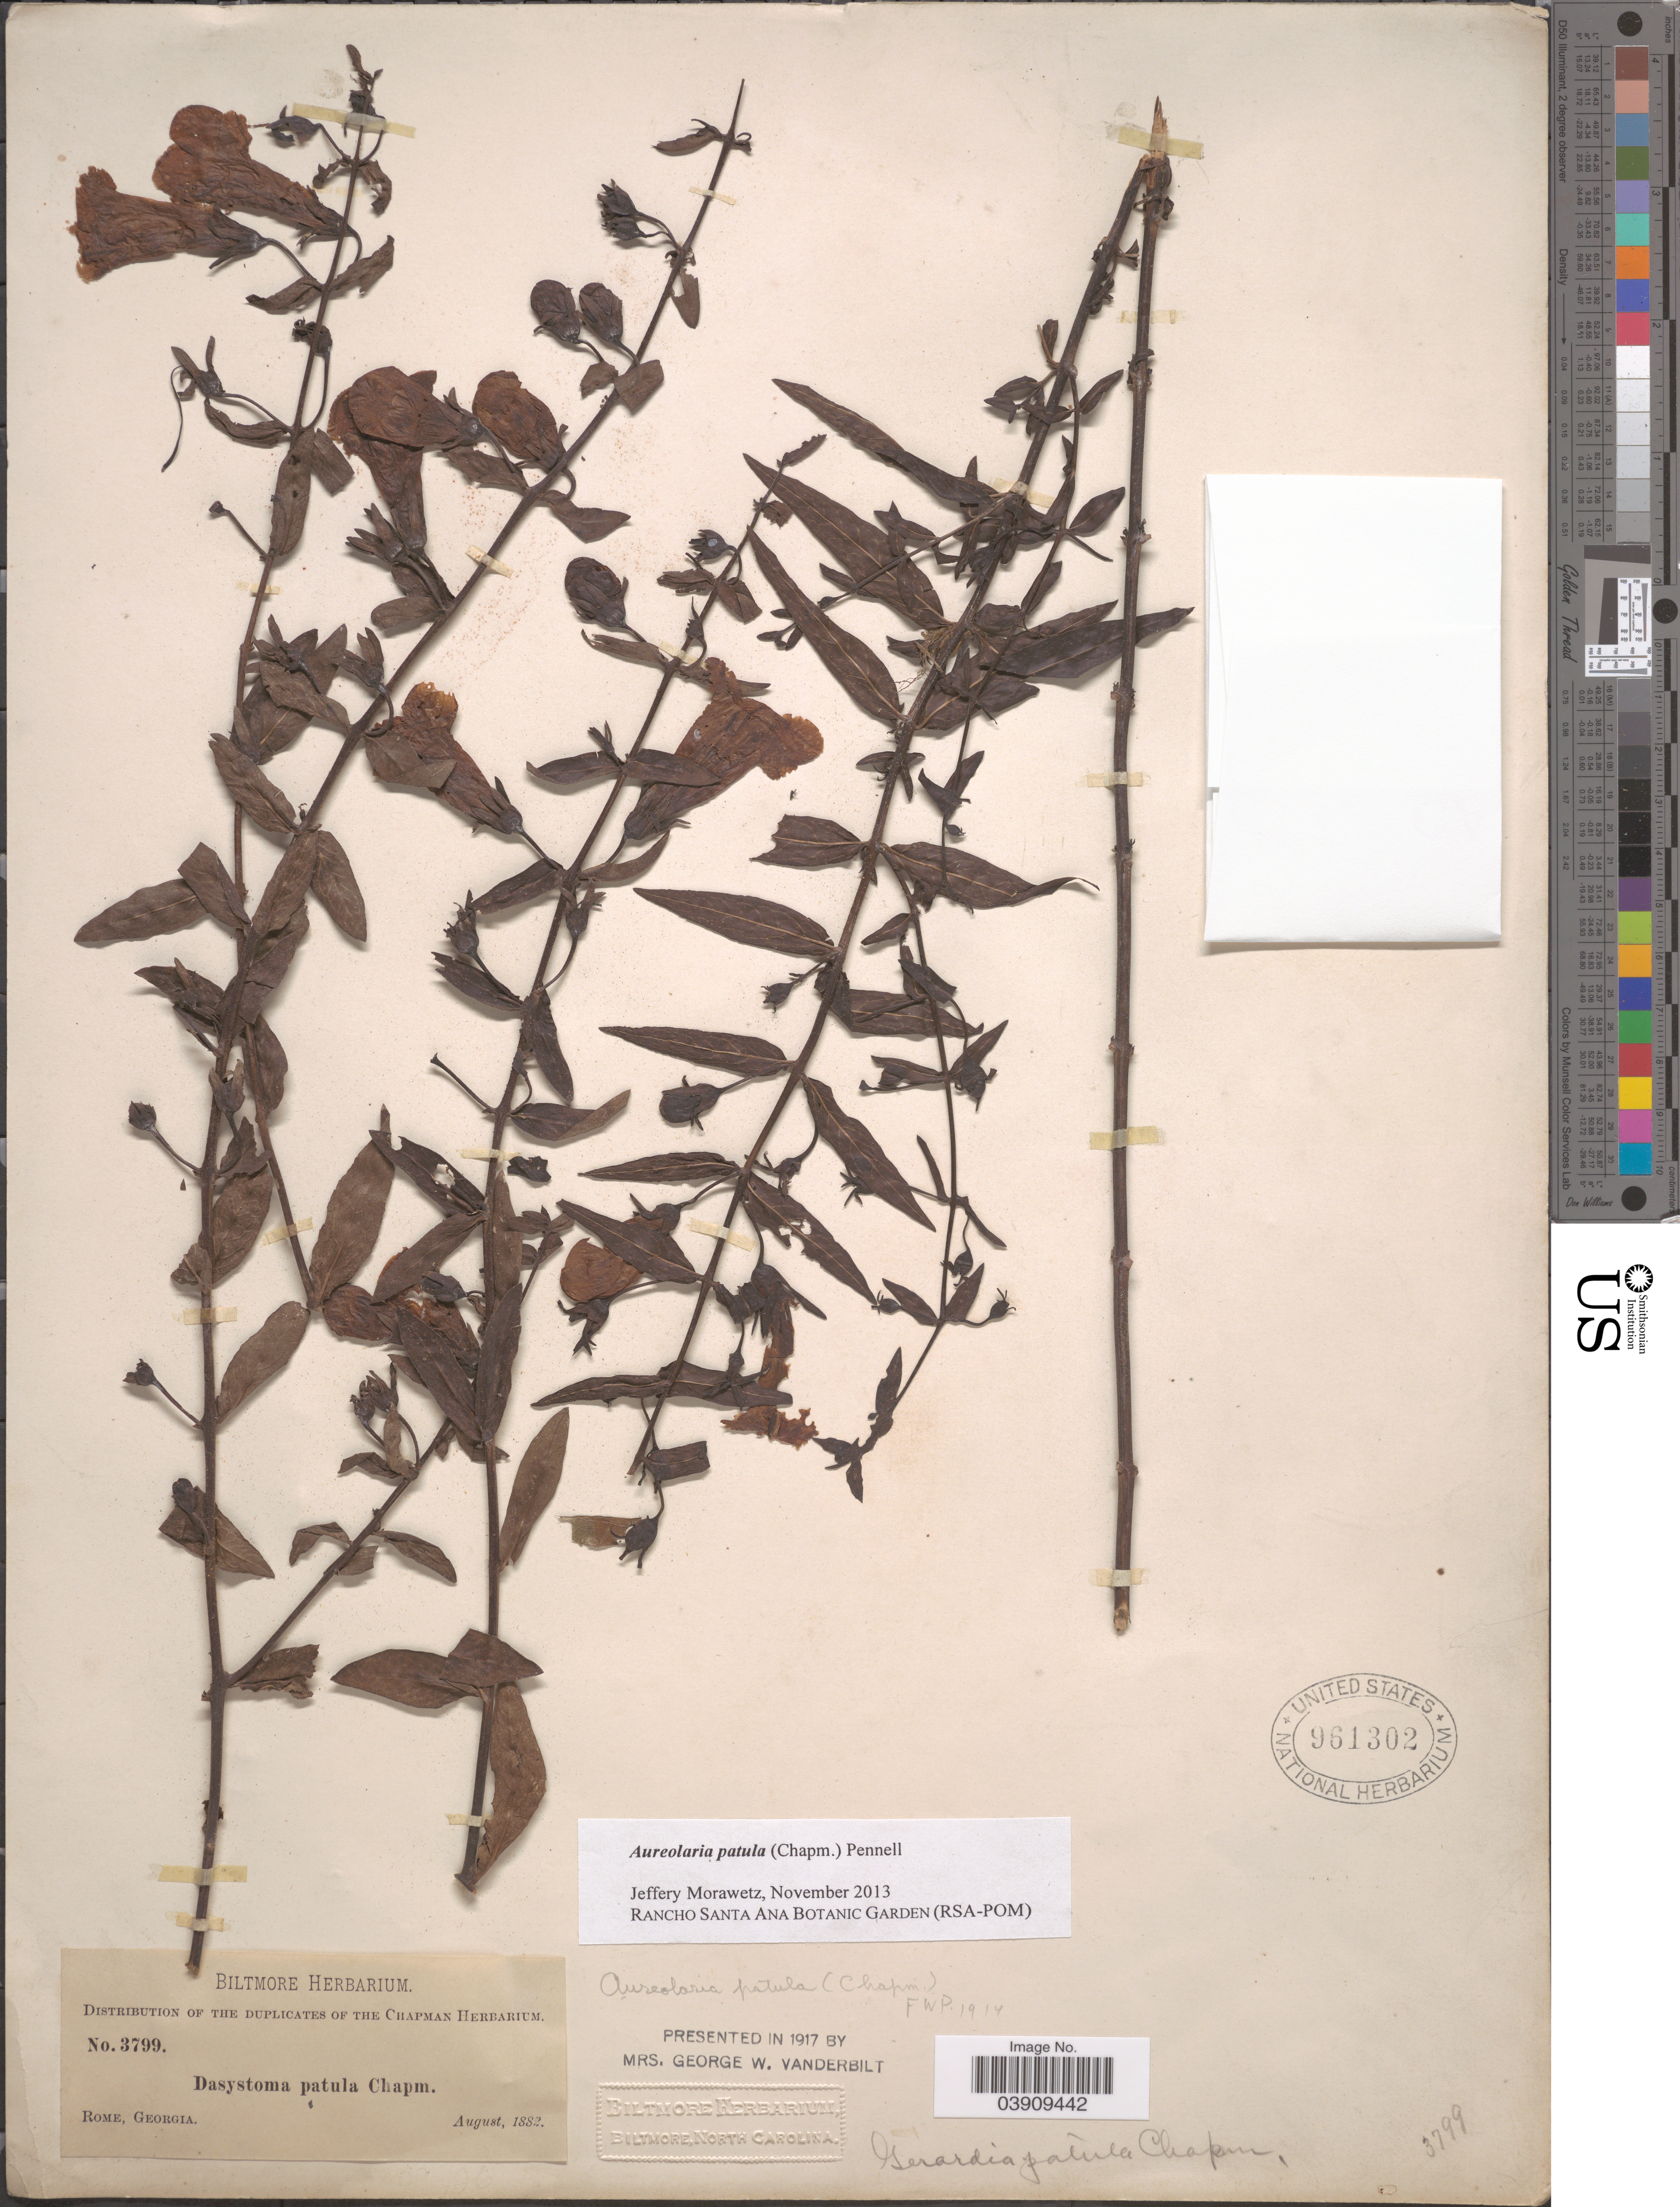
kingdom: Plantae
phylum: Tracheophyta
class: Magnoliopsida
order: Lamiales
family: Orobanchaceae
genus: Aureolaria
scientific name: Aureolaria patula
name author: (Chapm.) Pennell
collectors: ex herb. Biltmore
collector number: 3799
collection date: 1882-08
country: United States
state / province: Georgia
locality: Rome.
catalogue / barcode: US 961302